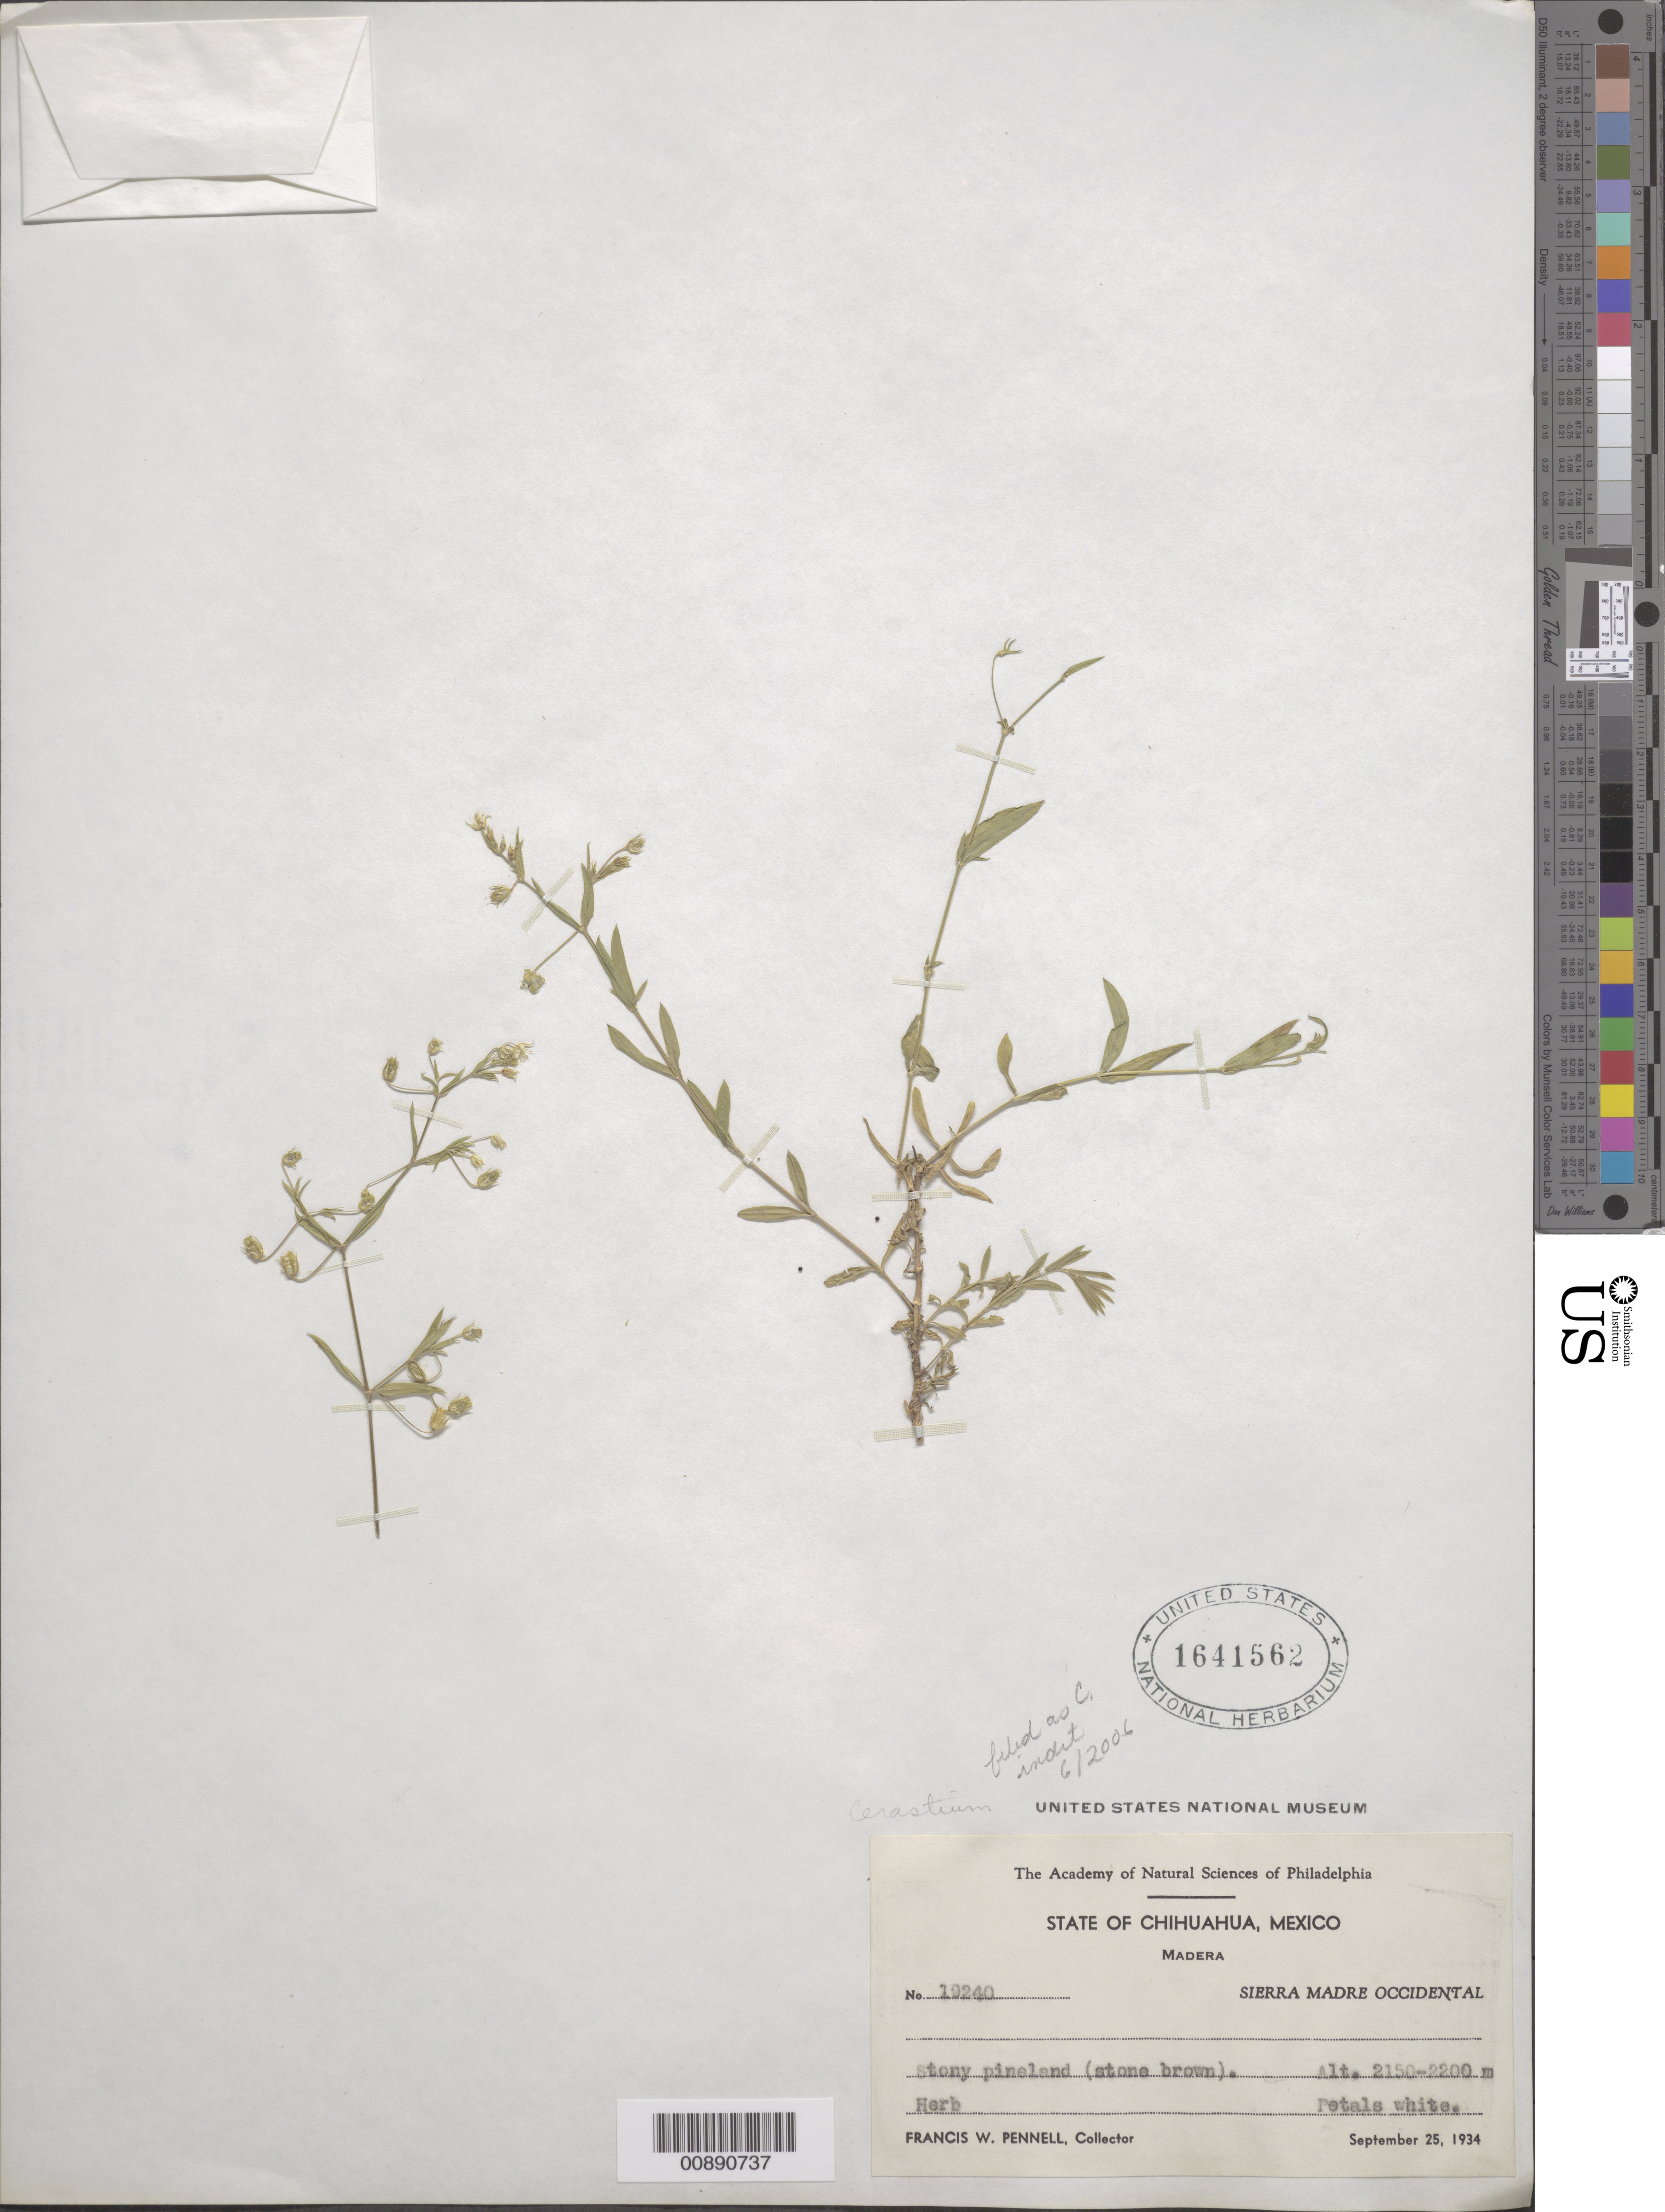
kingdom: Plantae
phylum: Tracheophyta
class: Magnoliopsida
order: Caryophyllales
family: Caryophyllaceae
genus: Cerastium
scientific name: Cerastium sp.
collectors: F. W. Pennell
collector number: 19240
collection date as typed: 25 Sep 1934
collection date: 1934-09-25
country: Mexico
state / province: Chihuahua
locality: Madera. Sierra Madre Occidental, Chihuahua.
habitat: Stony pineland (stone brown).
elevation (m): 2200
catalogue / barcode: US 1641562